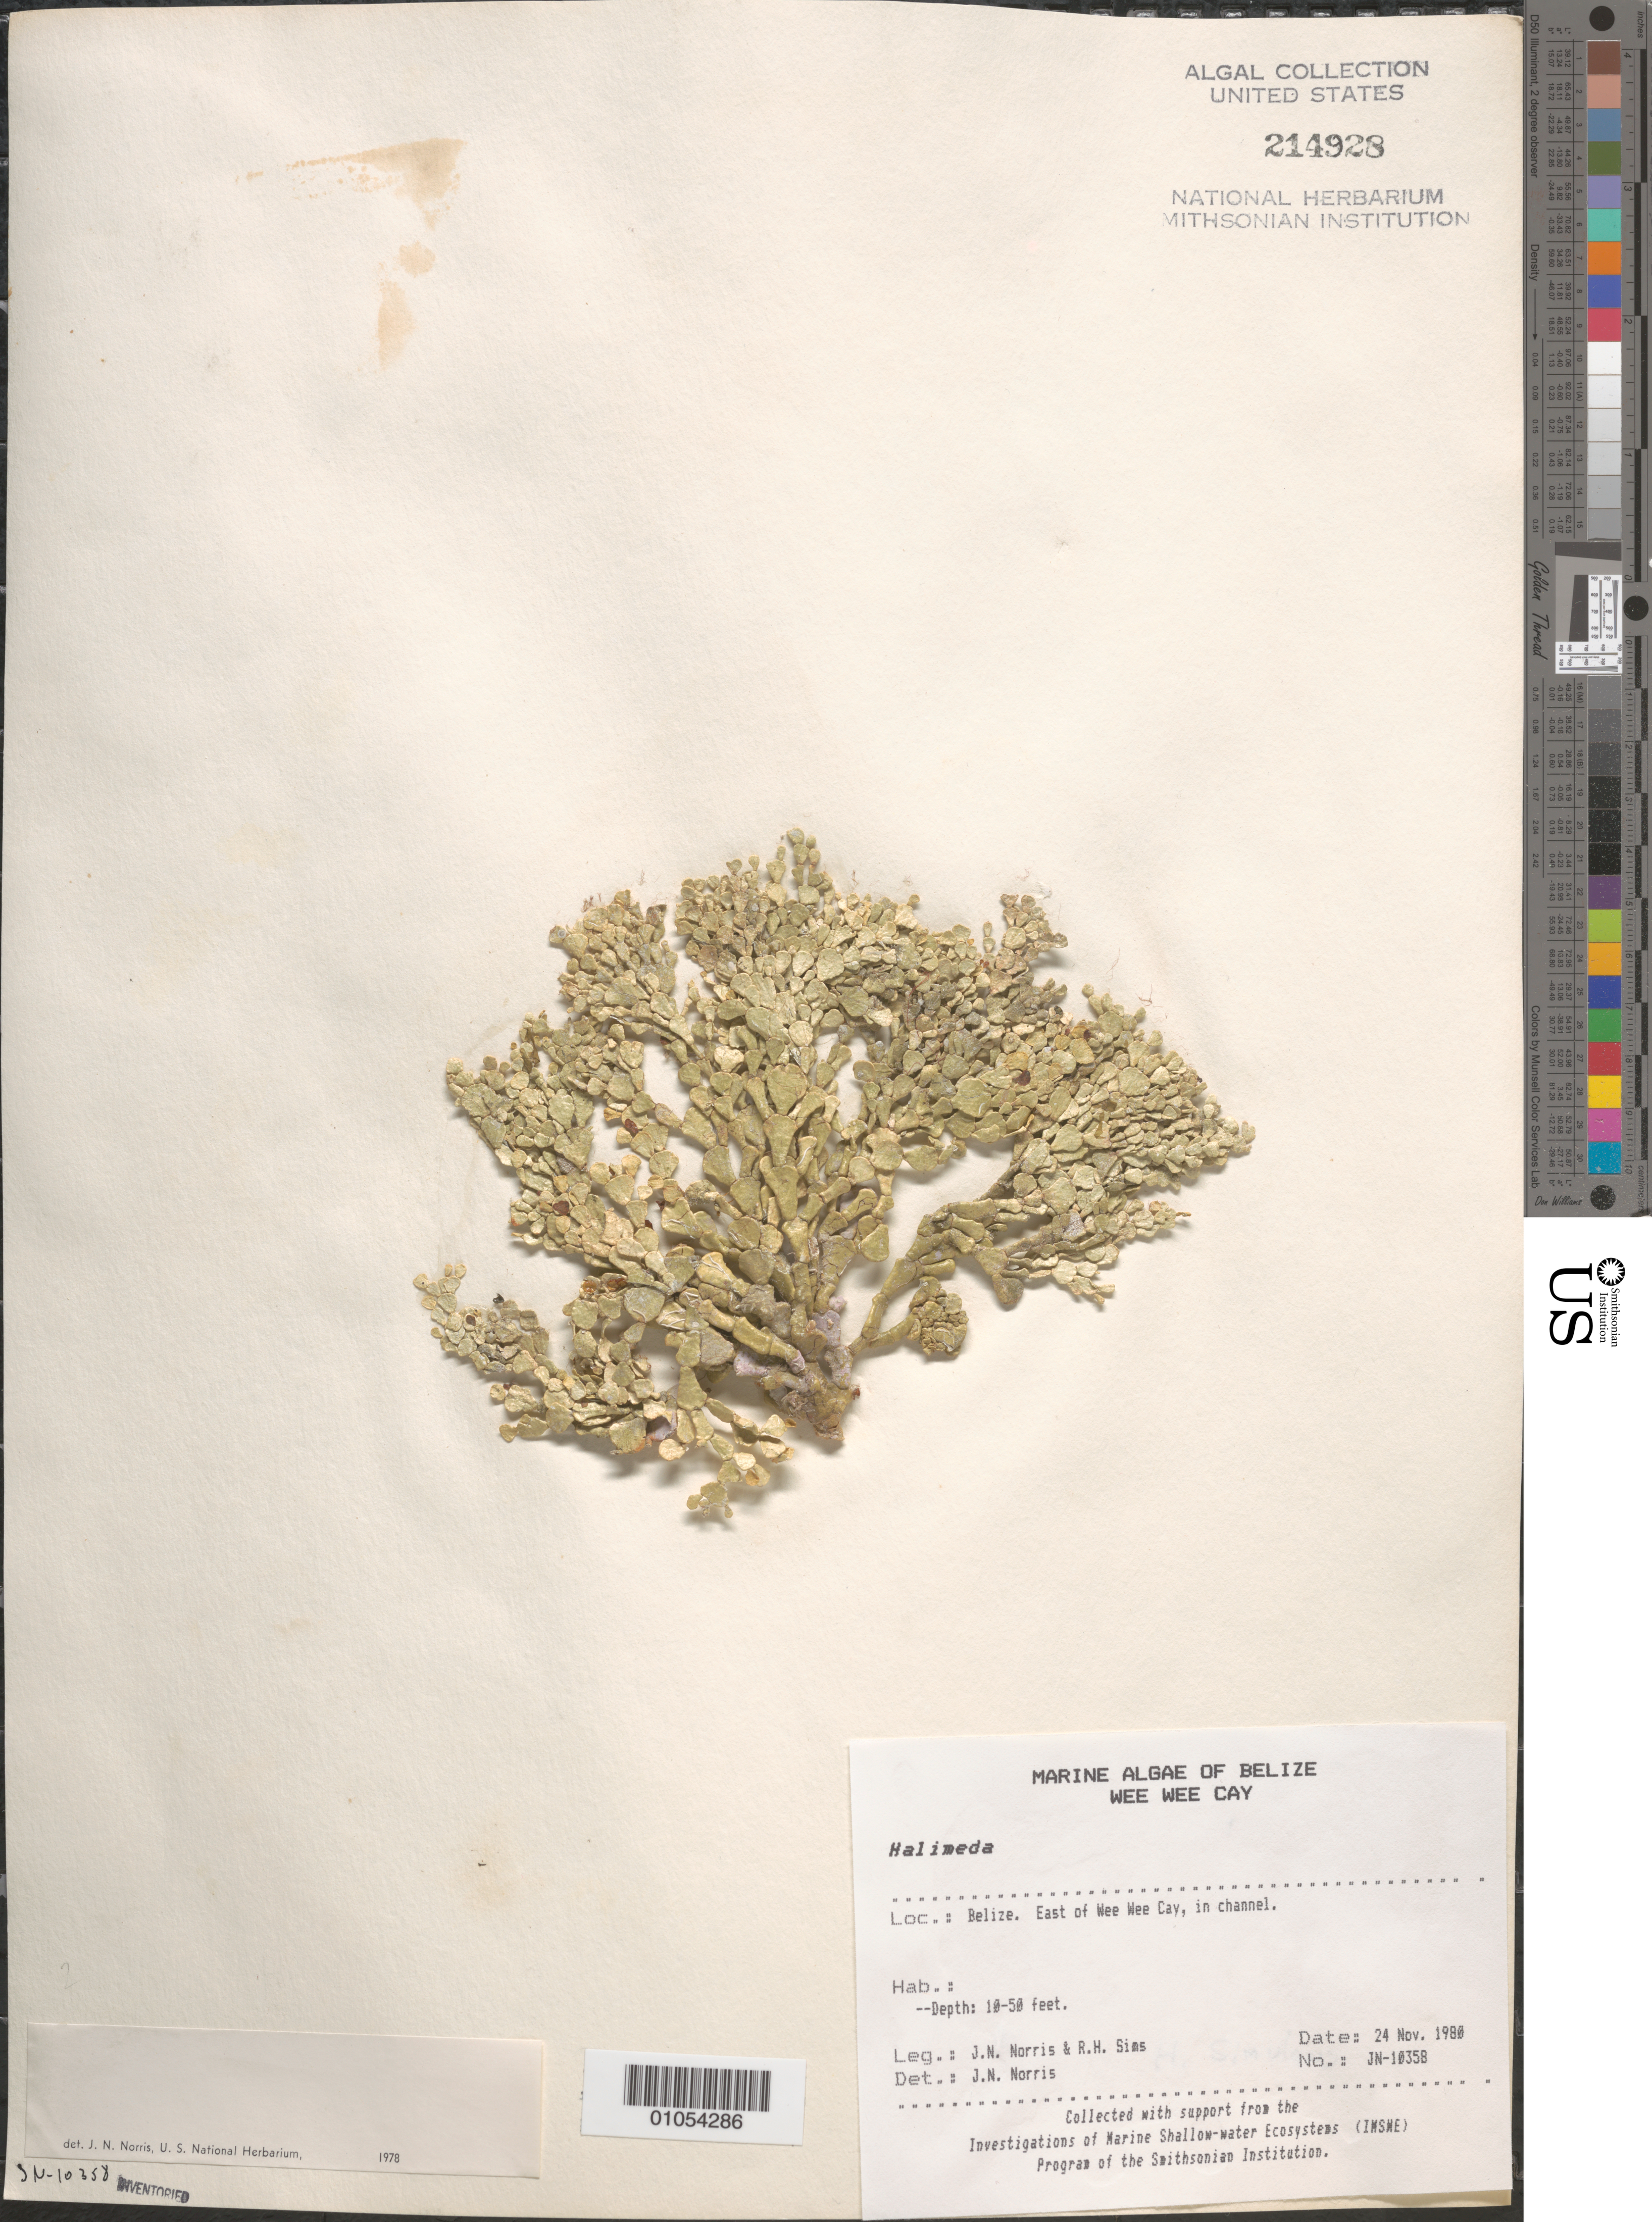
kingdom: Plantae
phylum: Chlorophyta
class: Ulvophyceae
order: Bryopsidales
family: Halimedaceae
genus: Halimeda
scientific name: Halimeda sp.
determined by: Norris, James N.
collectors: J. N. Norris & R. H. Sims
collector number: JN-10358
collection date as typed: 24 Nov 1980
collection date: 1980-11-24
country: Belize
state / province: Stann Creek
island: Wee Wee Cay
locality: East of Wee Wee Cay, in channel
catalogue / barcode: US 214928